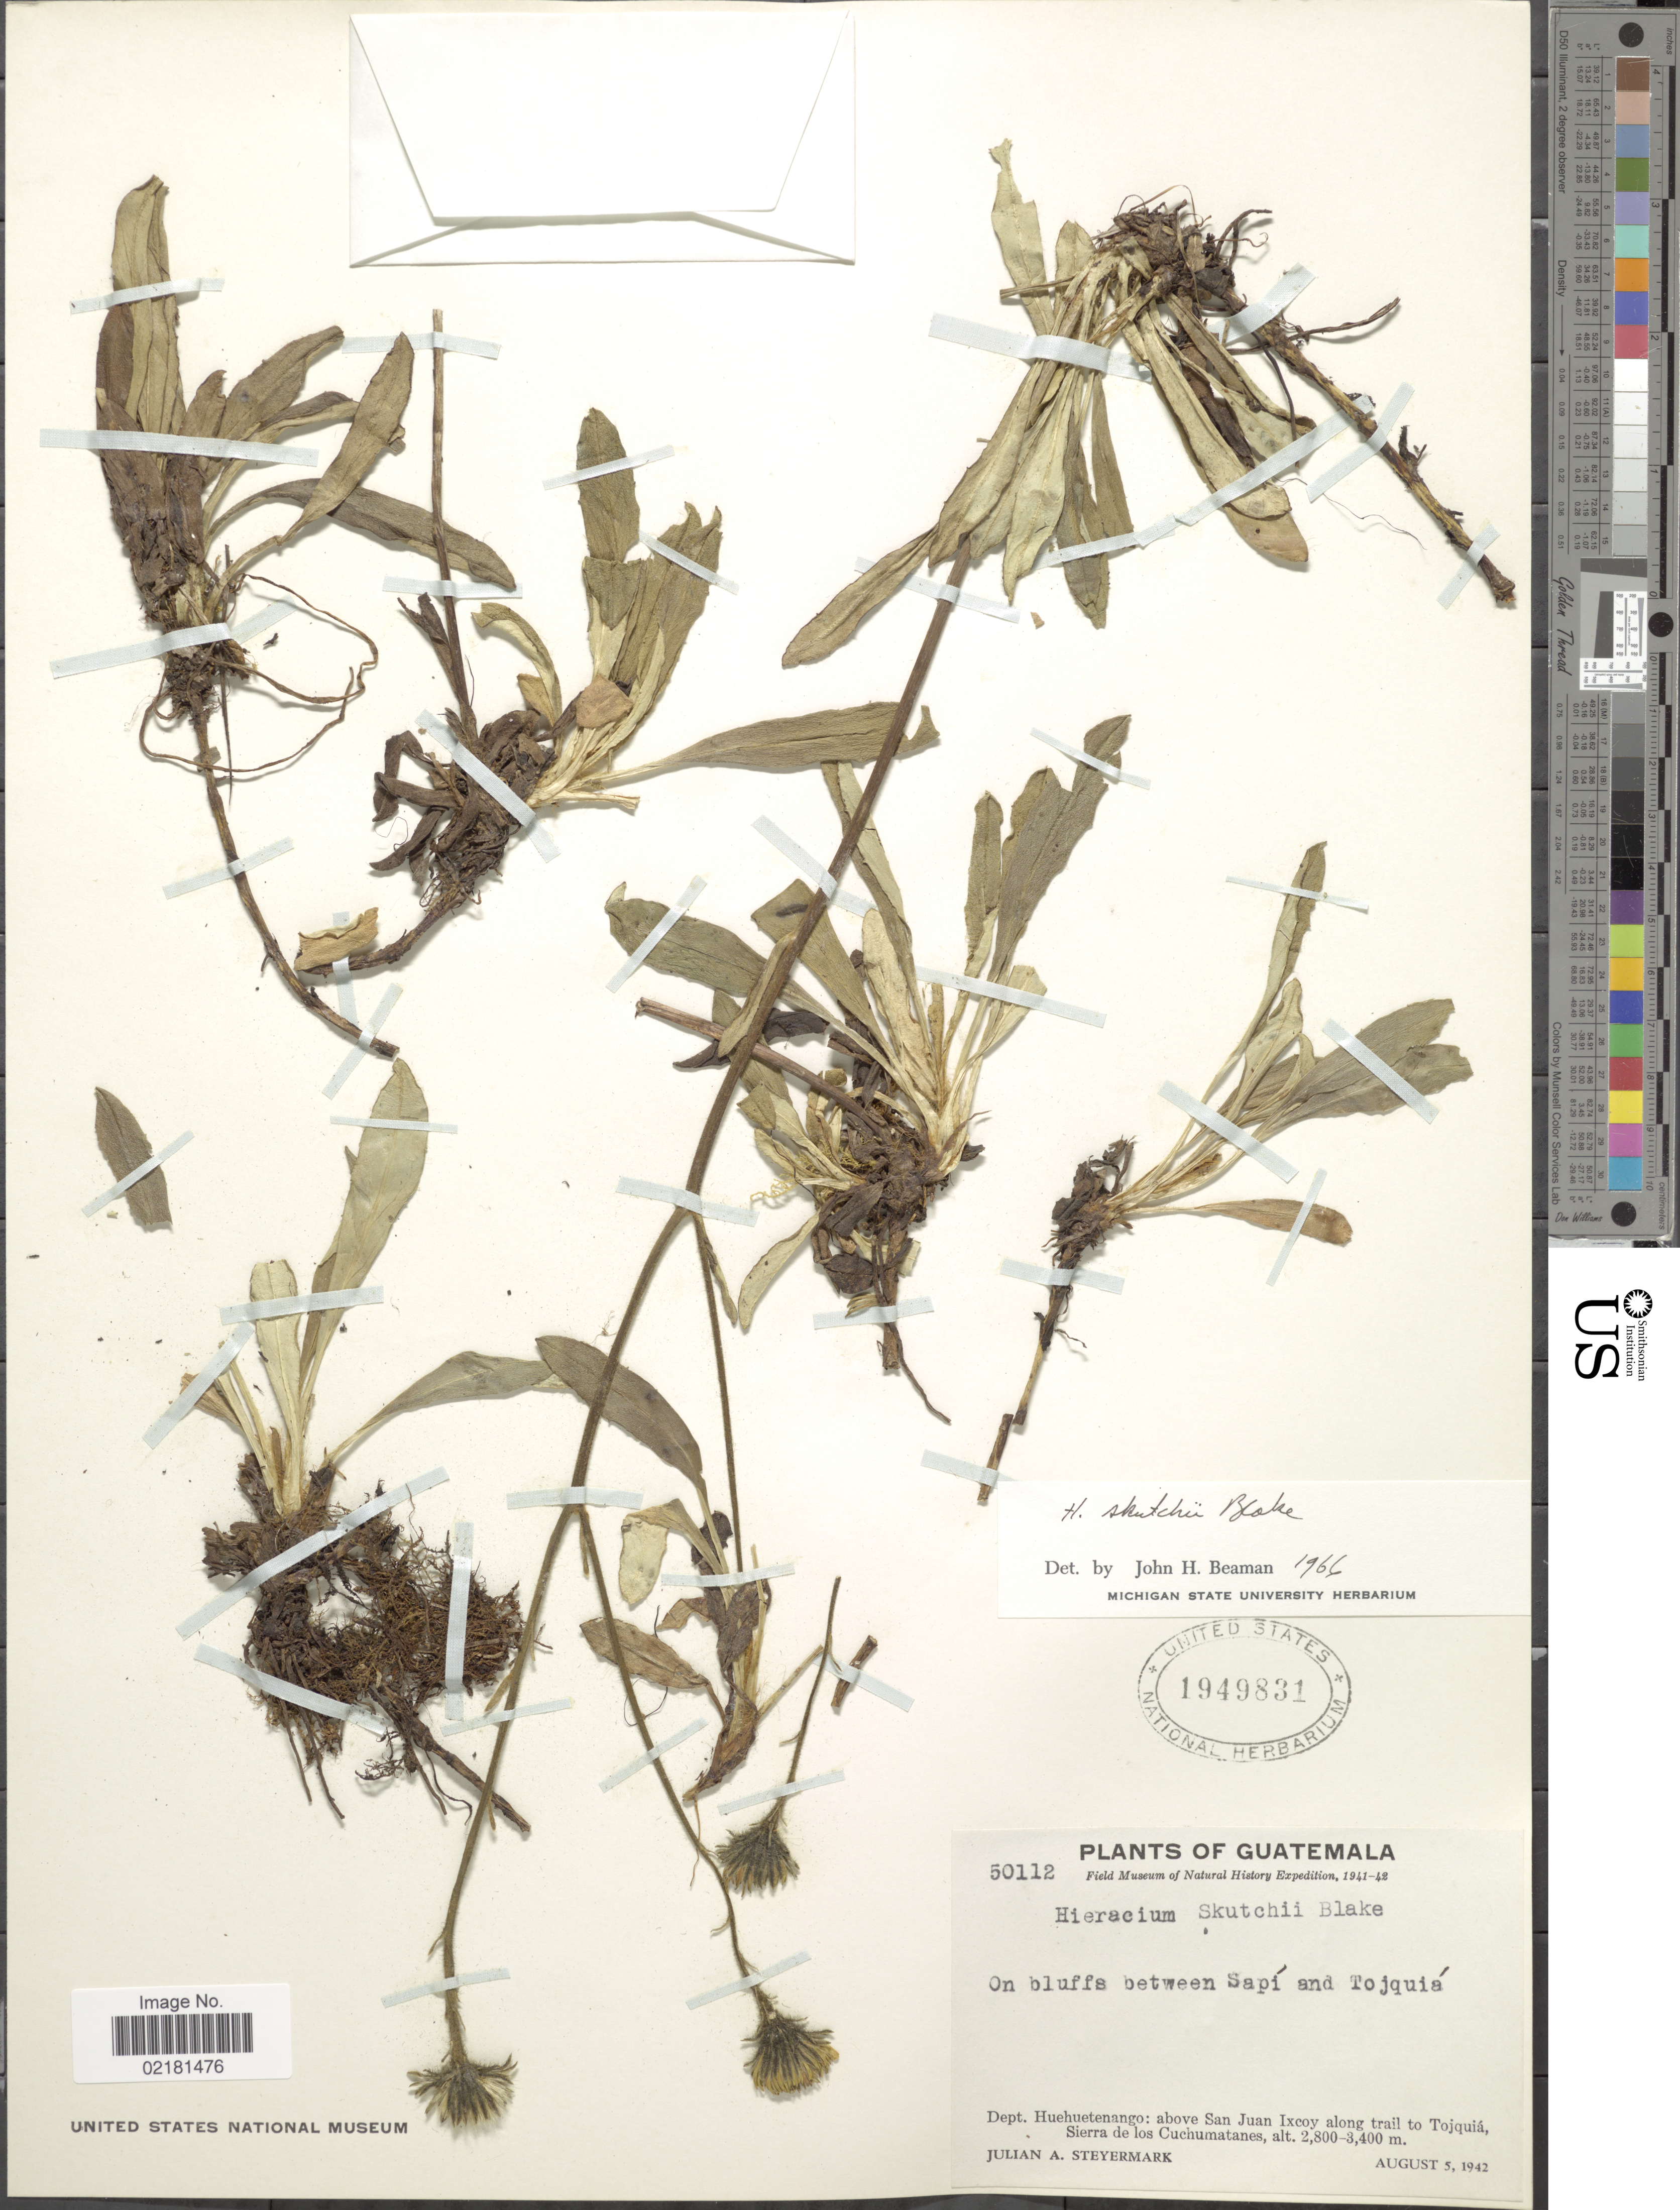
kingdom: Plantae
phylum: Tracheophyta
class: Magnoliopsida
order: Asterales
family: Asteraceae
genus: Hieracium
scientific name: Hieracium skutchii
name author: S.F. Blake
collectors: J. Steyermark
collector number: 50112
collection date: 1942-08-05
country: Guatemala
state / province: Huehuetenango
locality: Above San Juan Ixcoy along trail to Tojquia, Sierra de los Cuchumatanes, on bluffs between Sapi and Tojquia.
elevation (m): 2800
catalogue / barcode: US 1949831